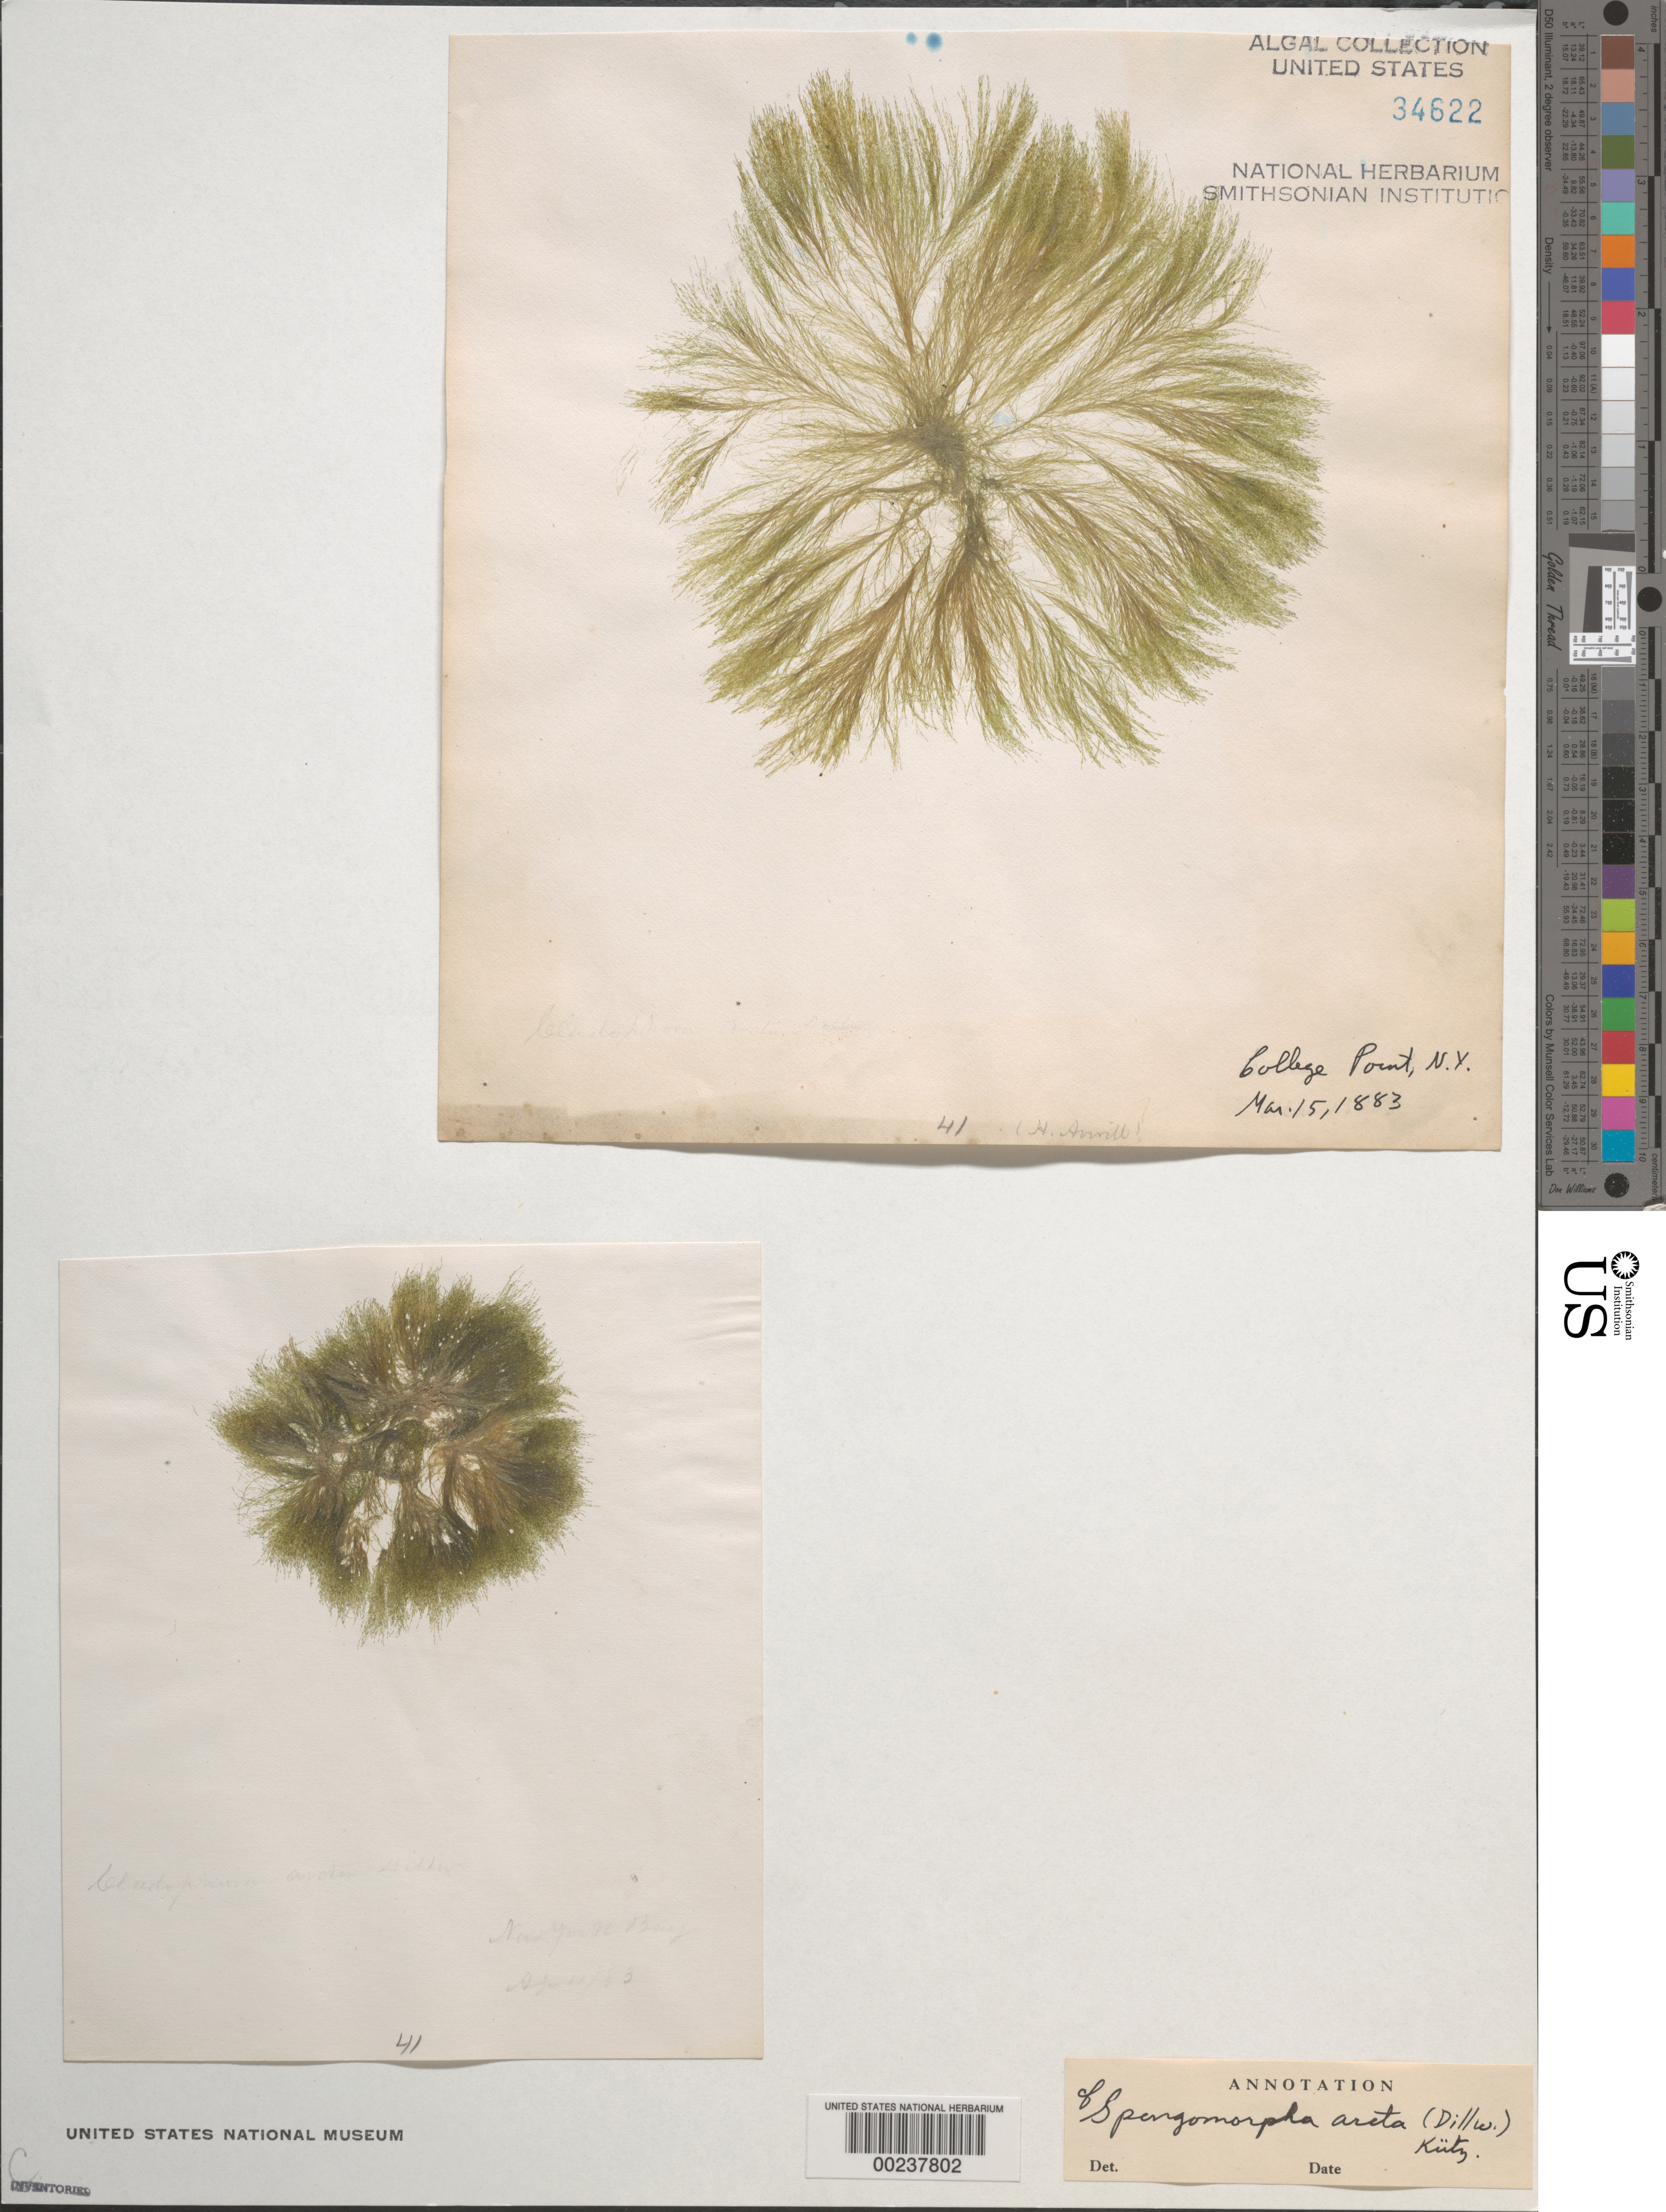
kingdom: Plantae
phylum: Chlorophyta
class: Ulvophyceae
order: Ulotrichales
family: Ulotrichaceae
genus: Acrosiphonia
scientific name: Acrosiphonia arcta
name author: (Dillwyn) Gain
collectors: H. Averill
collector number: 41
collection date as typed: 15 Mar 1883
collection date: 1883-03-15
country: United States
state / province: New York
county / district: Queens County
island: Long Island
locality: College Point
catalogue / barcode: US 34622